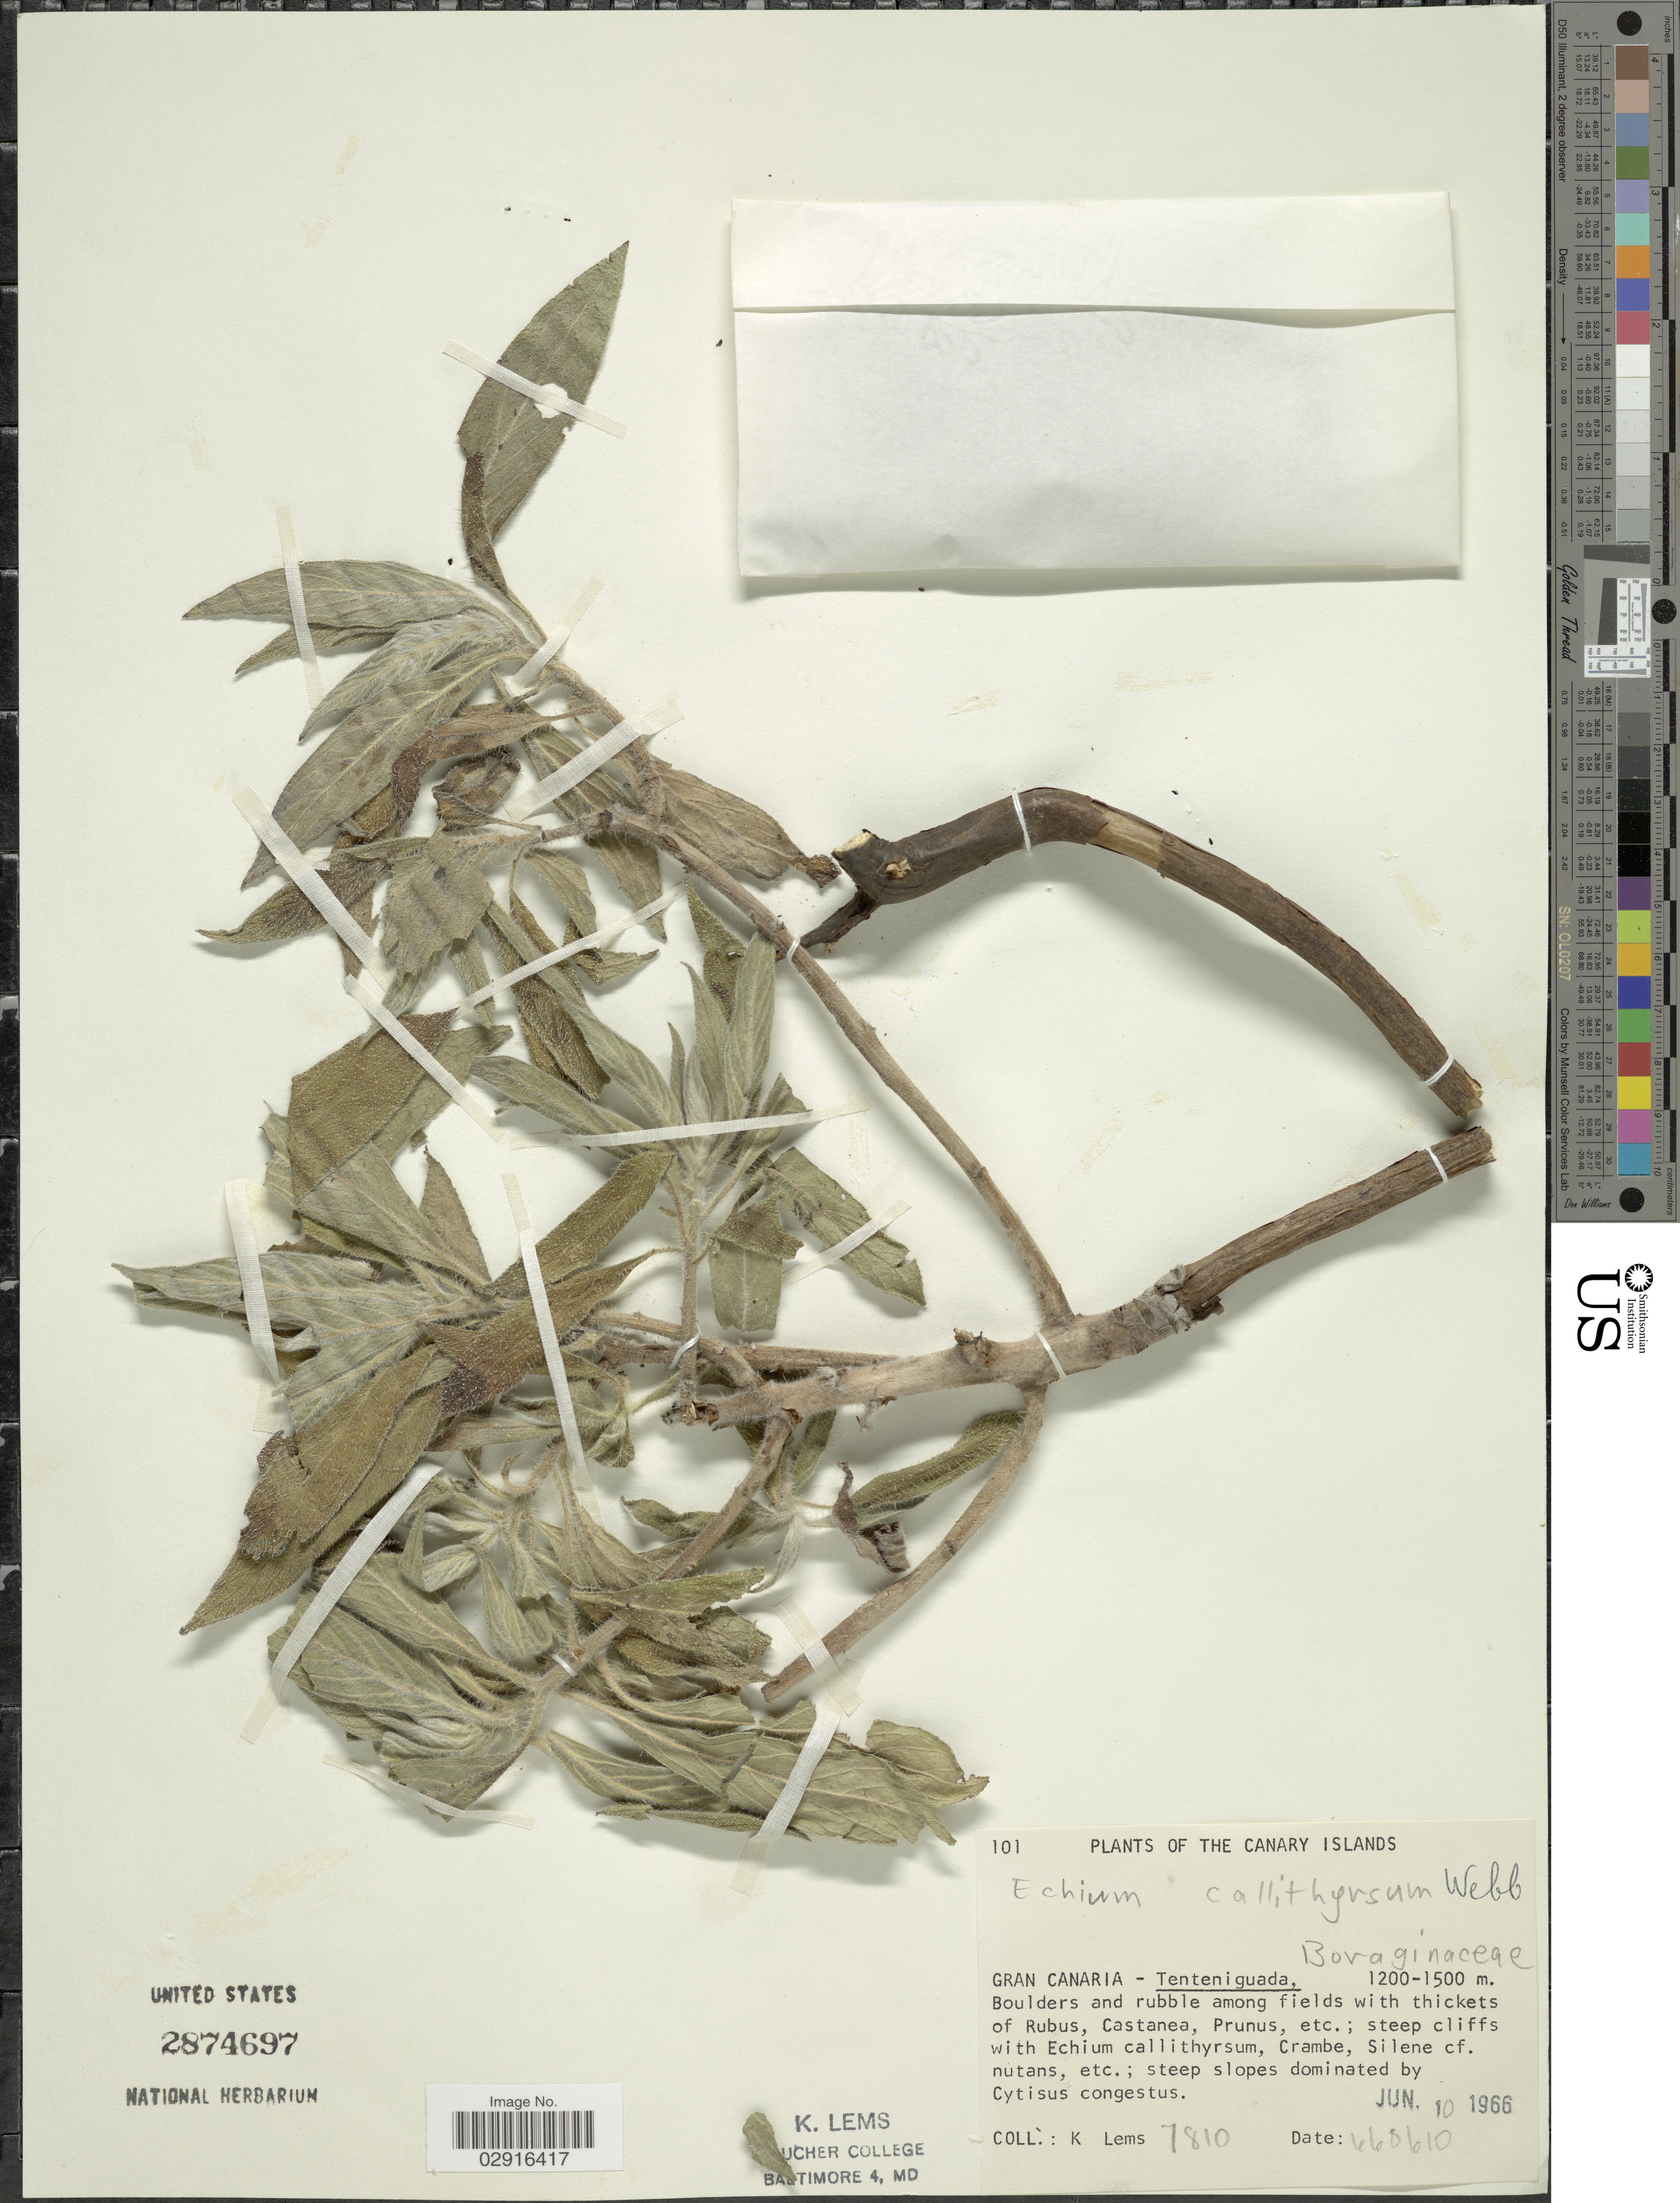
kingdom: Plantae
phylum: Tracheophyta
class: Magnoliopsida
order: Boraginales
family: Boraginaceae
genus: Echium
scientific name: Echium callithyrsum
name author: D.A. Webb ex Bolle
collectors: K. Lems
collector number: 7810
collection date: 1966-06-10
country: Spain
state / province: Canarias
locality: Canary Islands. Gran Canaria - Tenteniguada.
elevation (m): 1200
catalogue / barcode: US 2874697